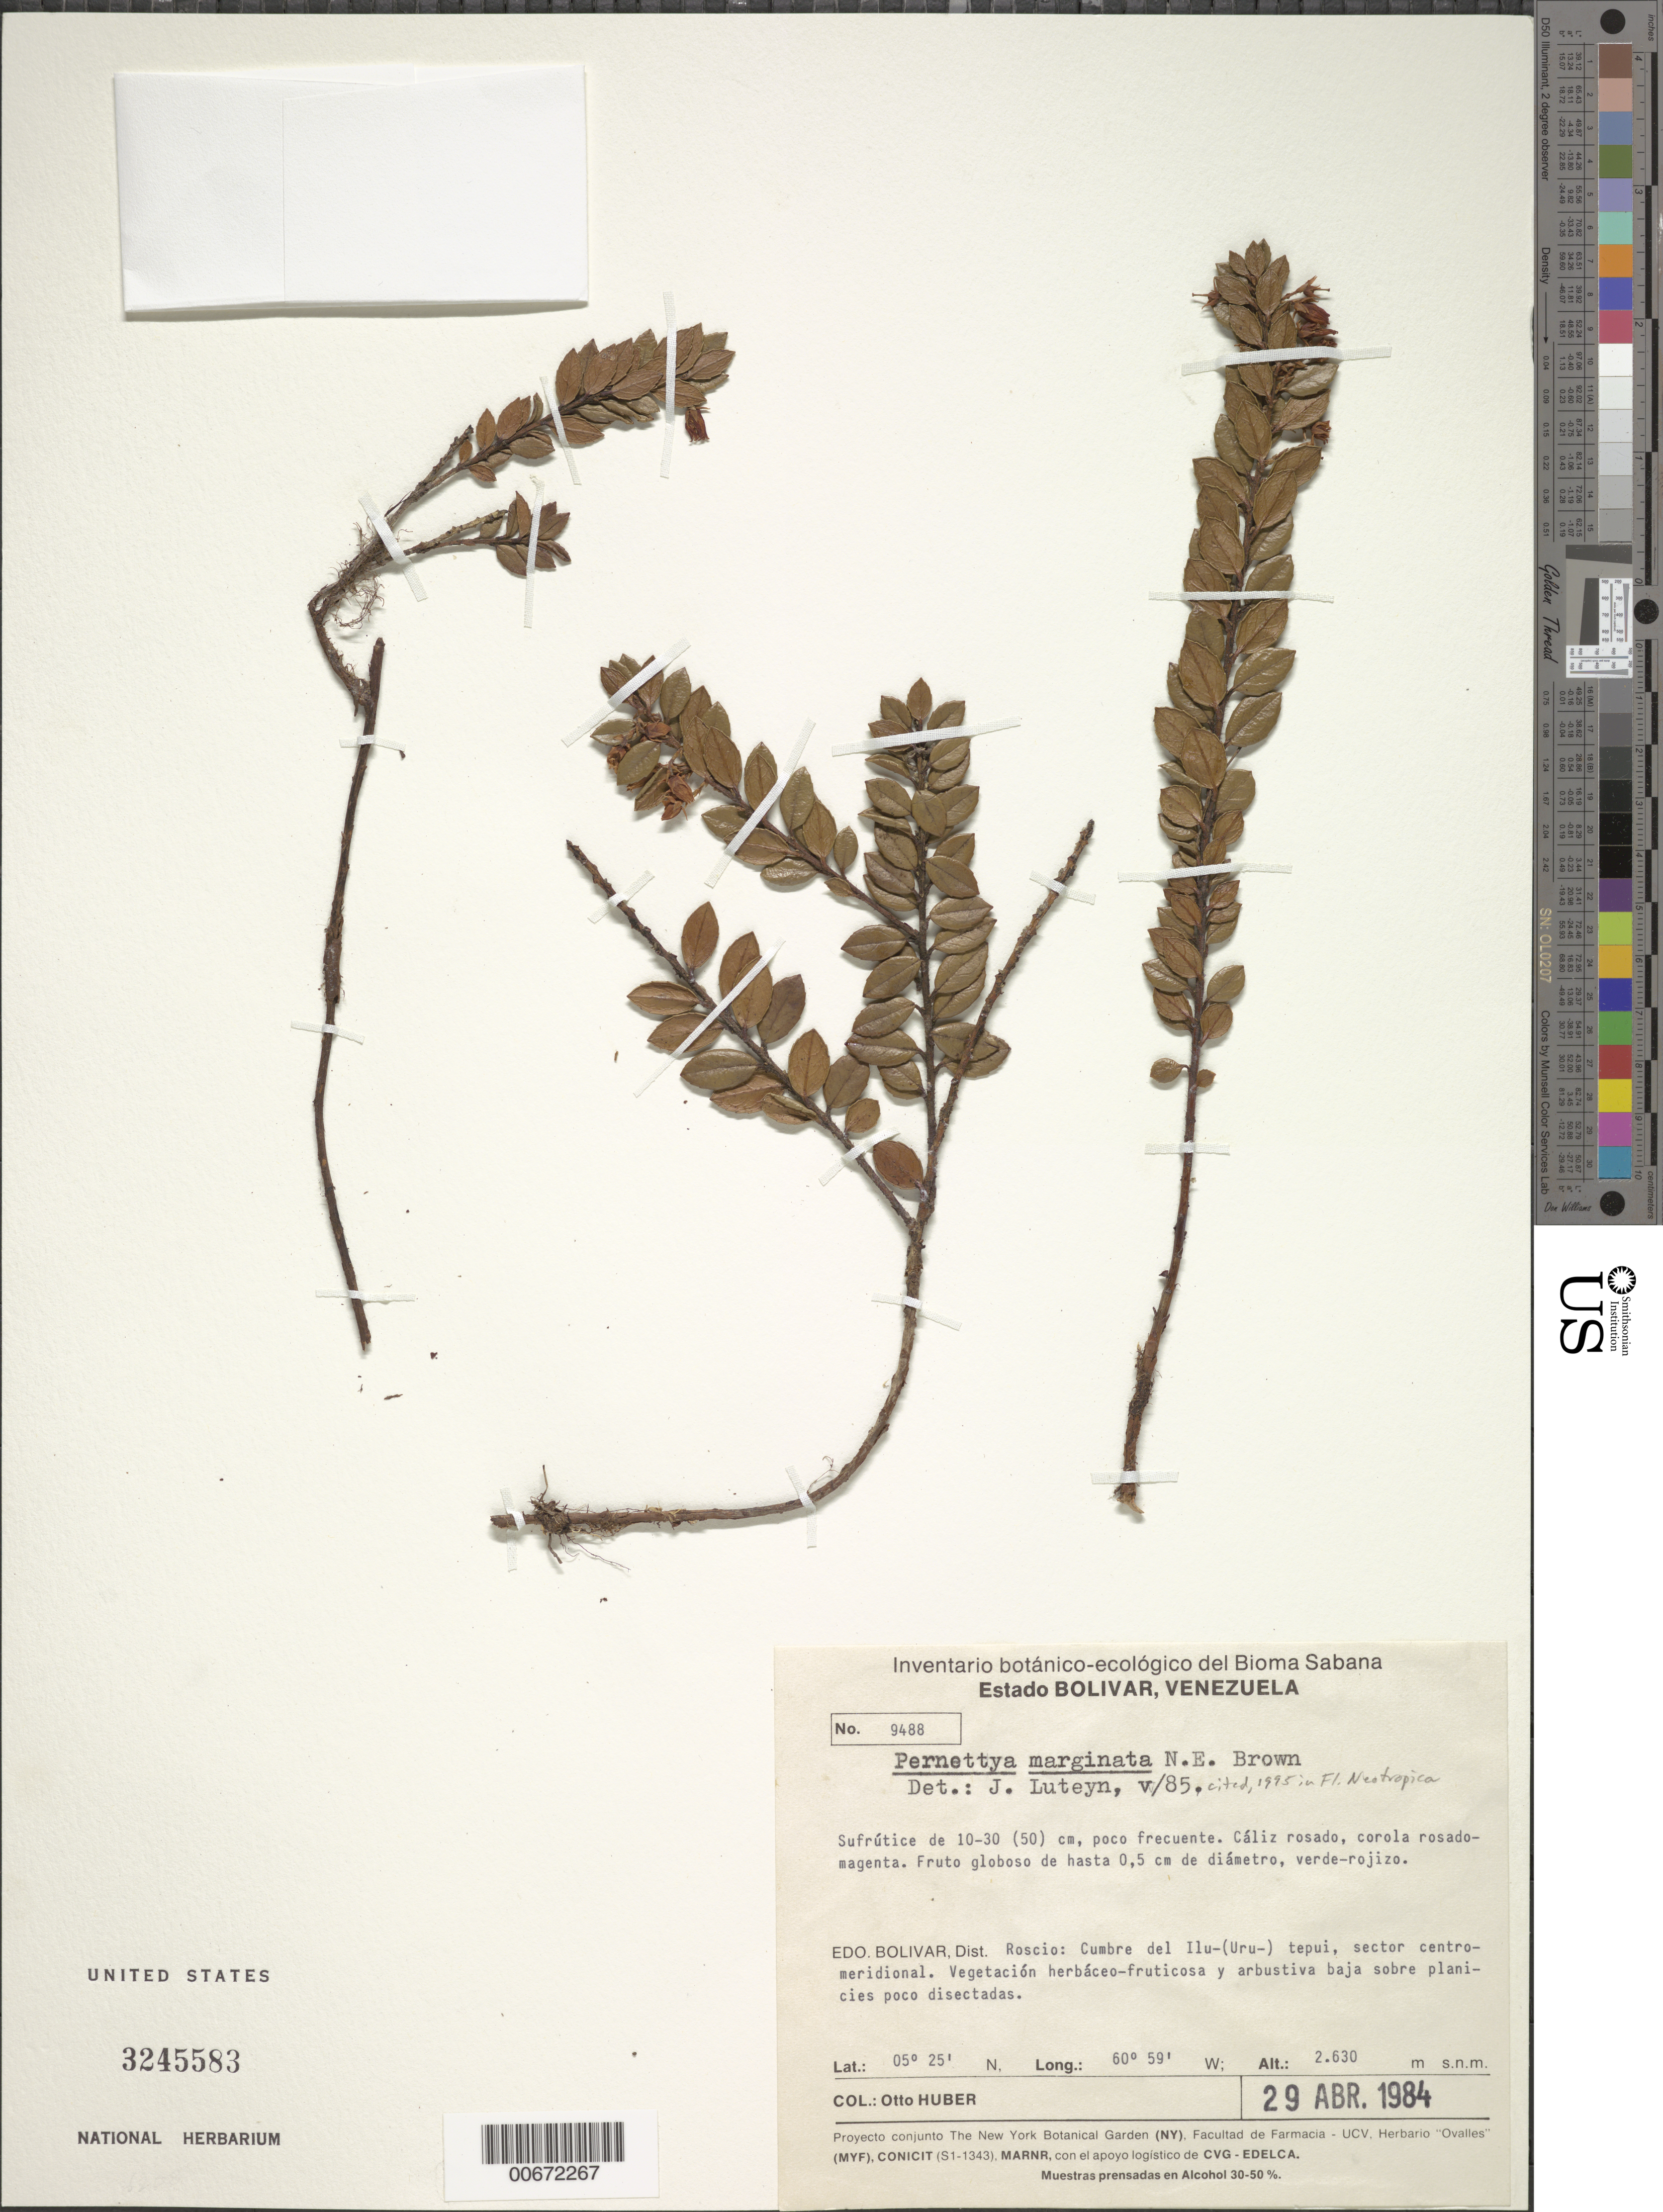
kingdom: Plantae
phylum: Tracheophyta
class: Magnoliopsida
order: Ericales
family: Ericaceae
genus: Pernettya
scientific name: Pernettya marginata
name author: N.E. Br.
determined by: Luteyn, J. L.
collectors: O. Huber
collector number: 9488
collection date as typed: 29-Apr-84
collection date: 1984-04-29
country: Venezuela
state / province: Bolívar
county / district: Roscio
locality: Ilu-(Uru)-tepuí, cumbre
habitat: Vegetación herbáceo-fruticosa y arbustiva baja sobre planicies poco disectadas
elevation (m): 2630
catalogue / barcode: US 3245583